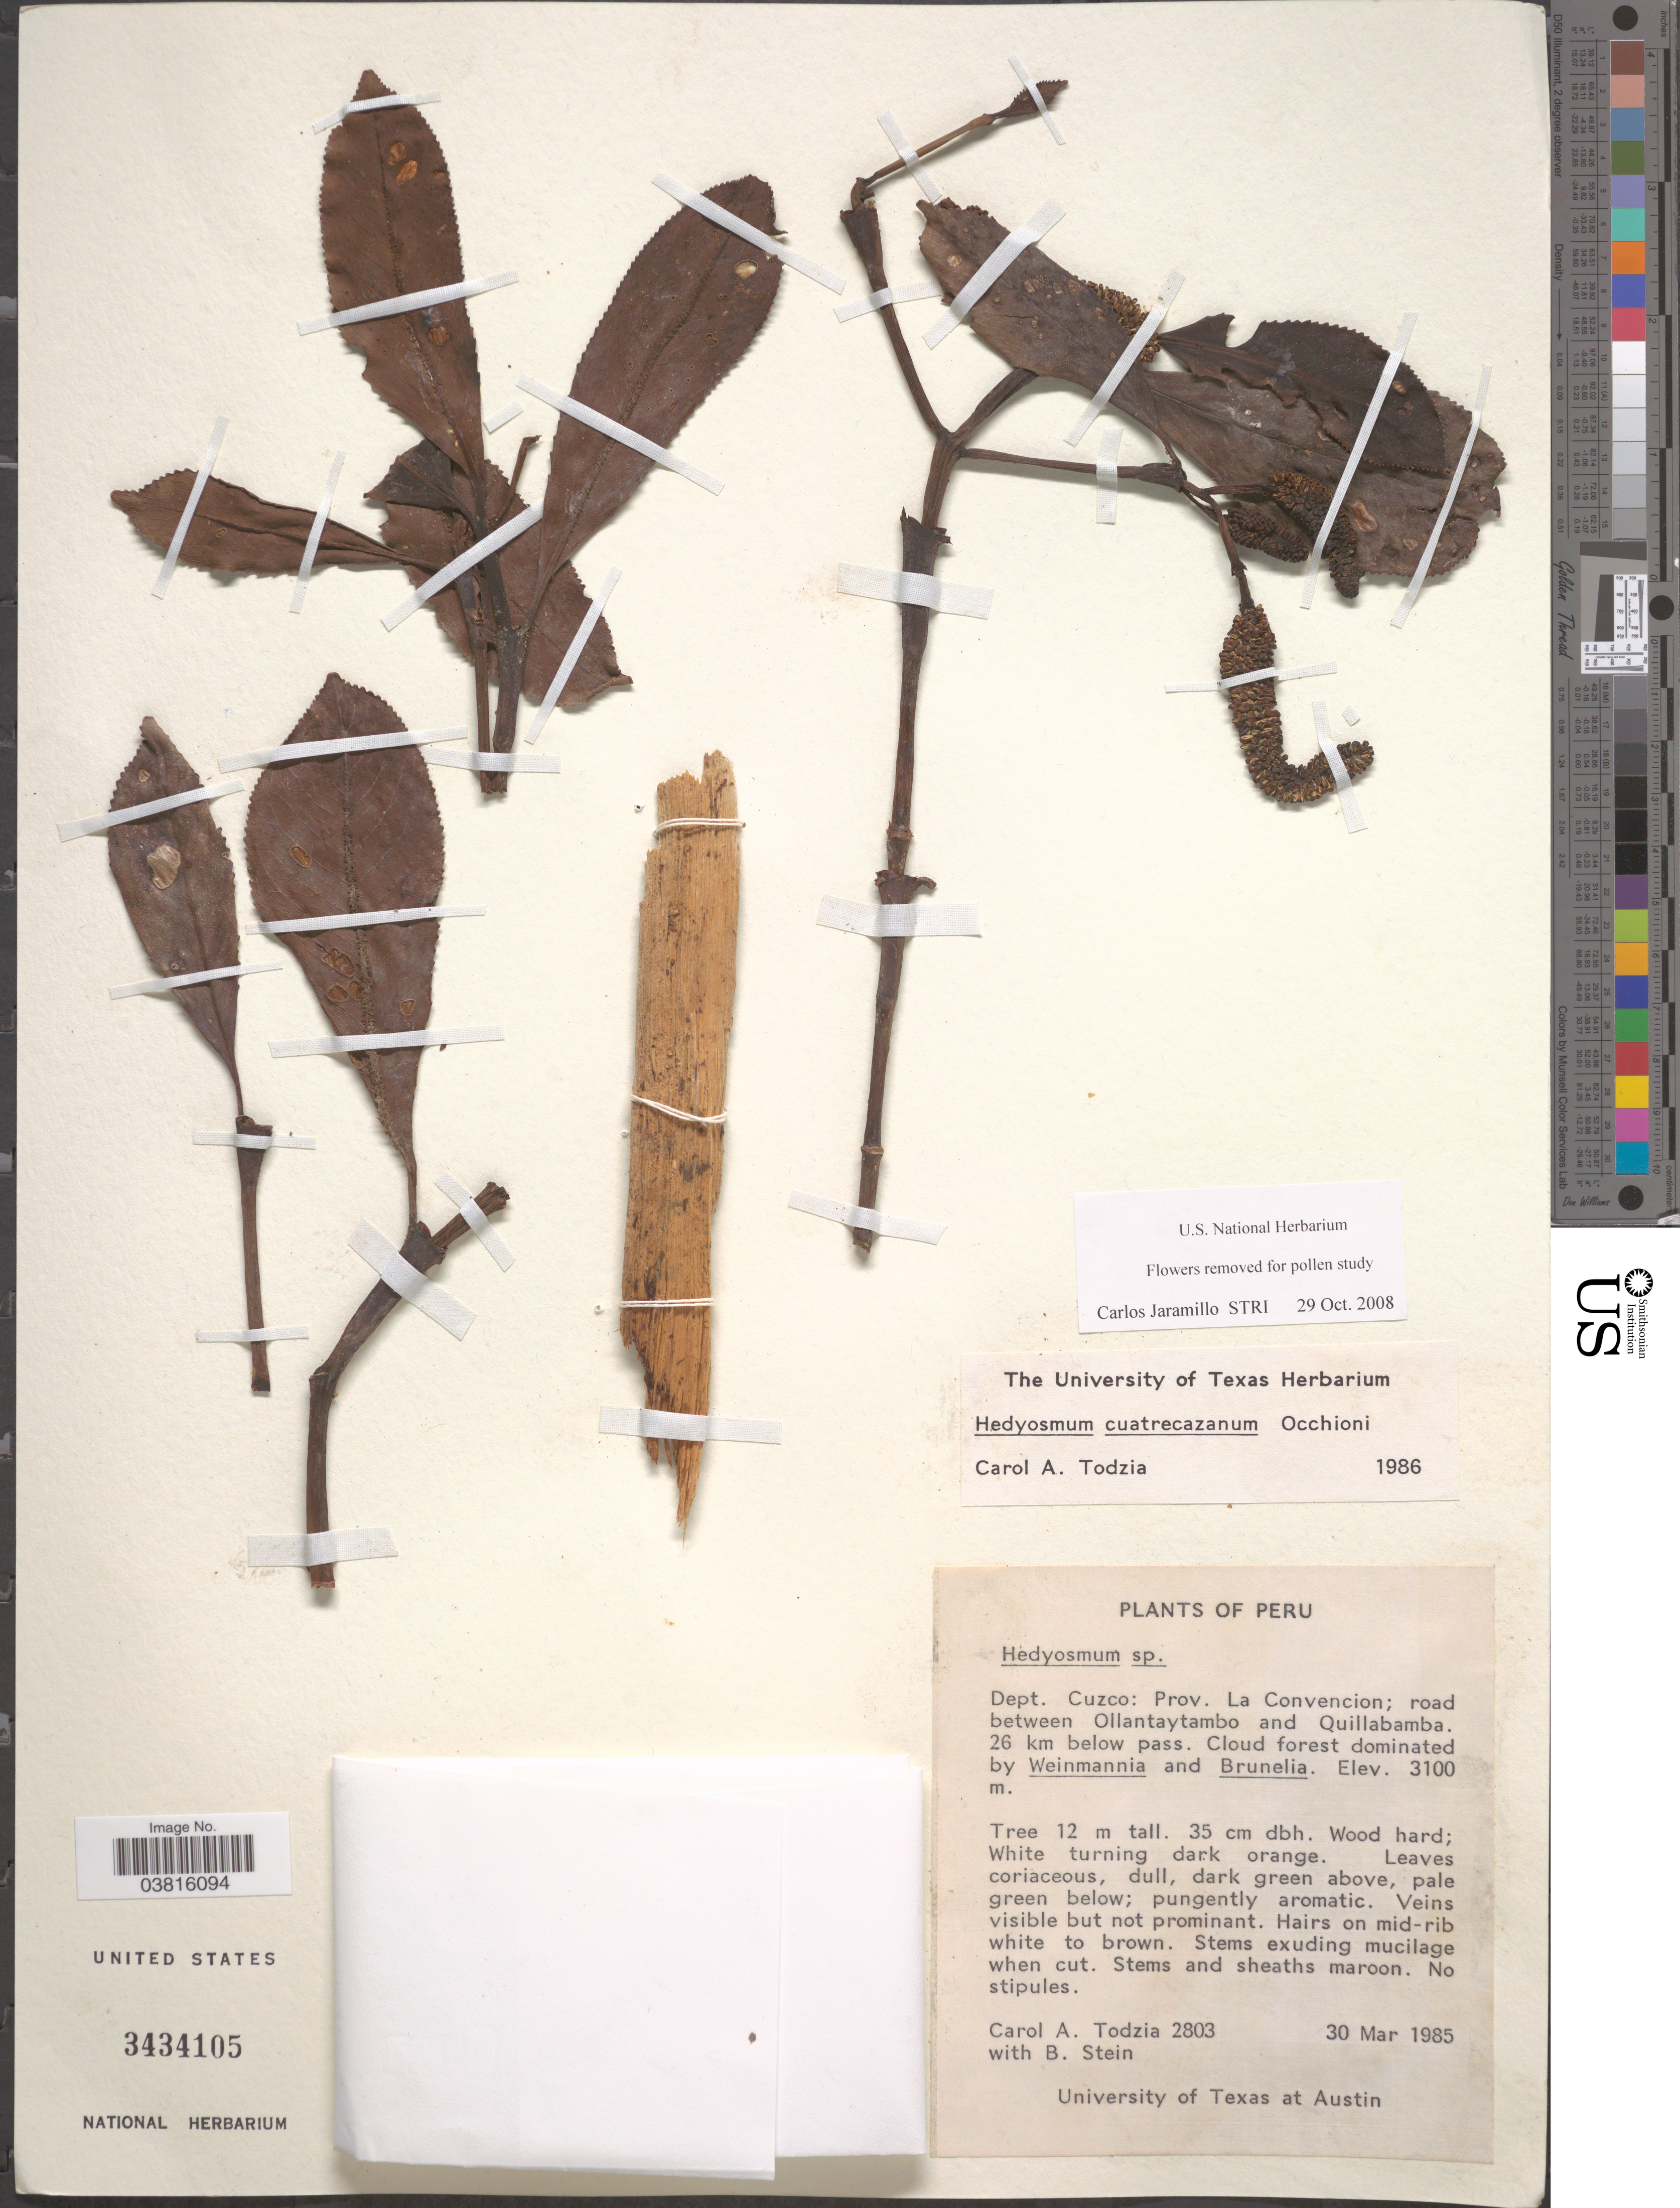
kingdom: Plantae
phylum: Tracheophyta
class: Magnoliopsida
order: Chloranthales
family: Chloranthaceae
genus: Hedyosmum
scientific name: Hedyosmum cuatrecazanum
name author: Occhioni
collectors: C. A. Todzia & B. Stein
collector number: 2803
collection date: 1985-03-30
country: Peru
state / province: Cusco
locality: Dept. Cuzco: Prov. La Convencion; road between Ollantaytambo and Quillabamba. 26 km below pass.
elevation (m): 3100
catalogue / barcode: US 3434105